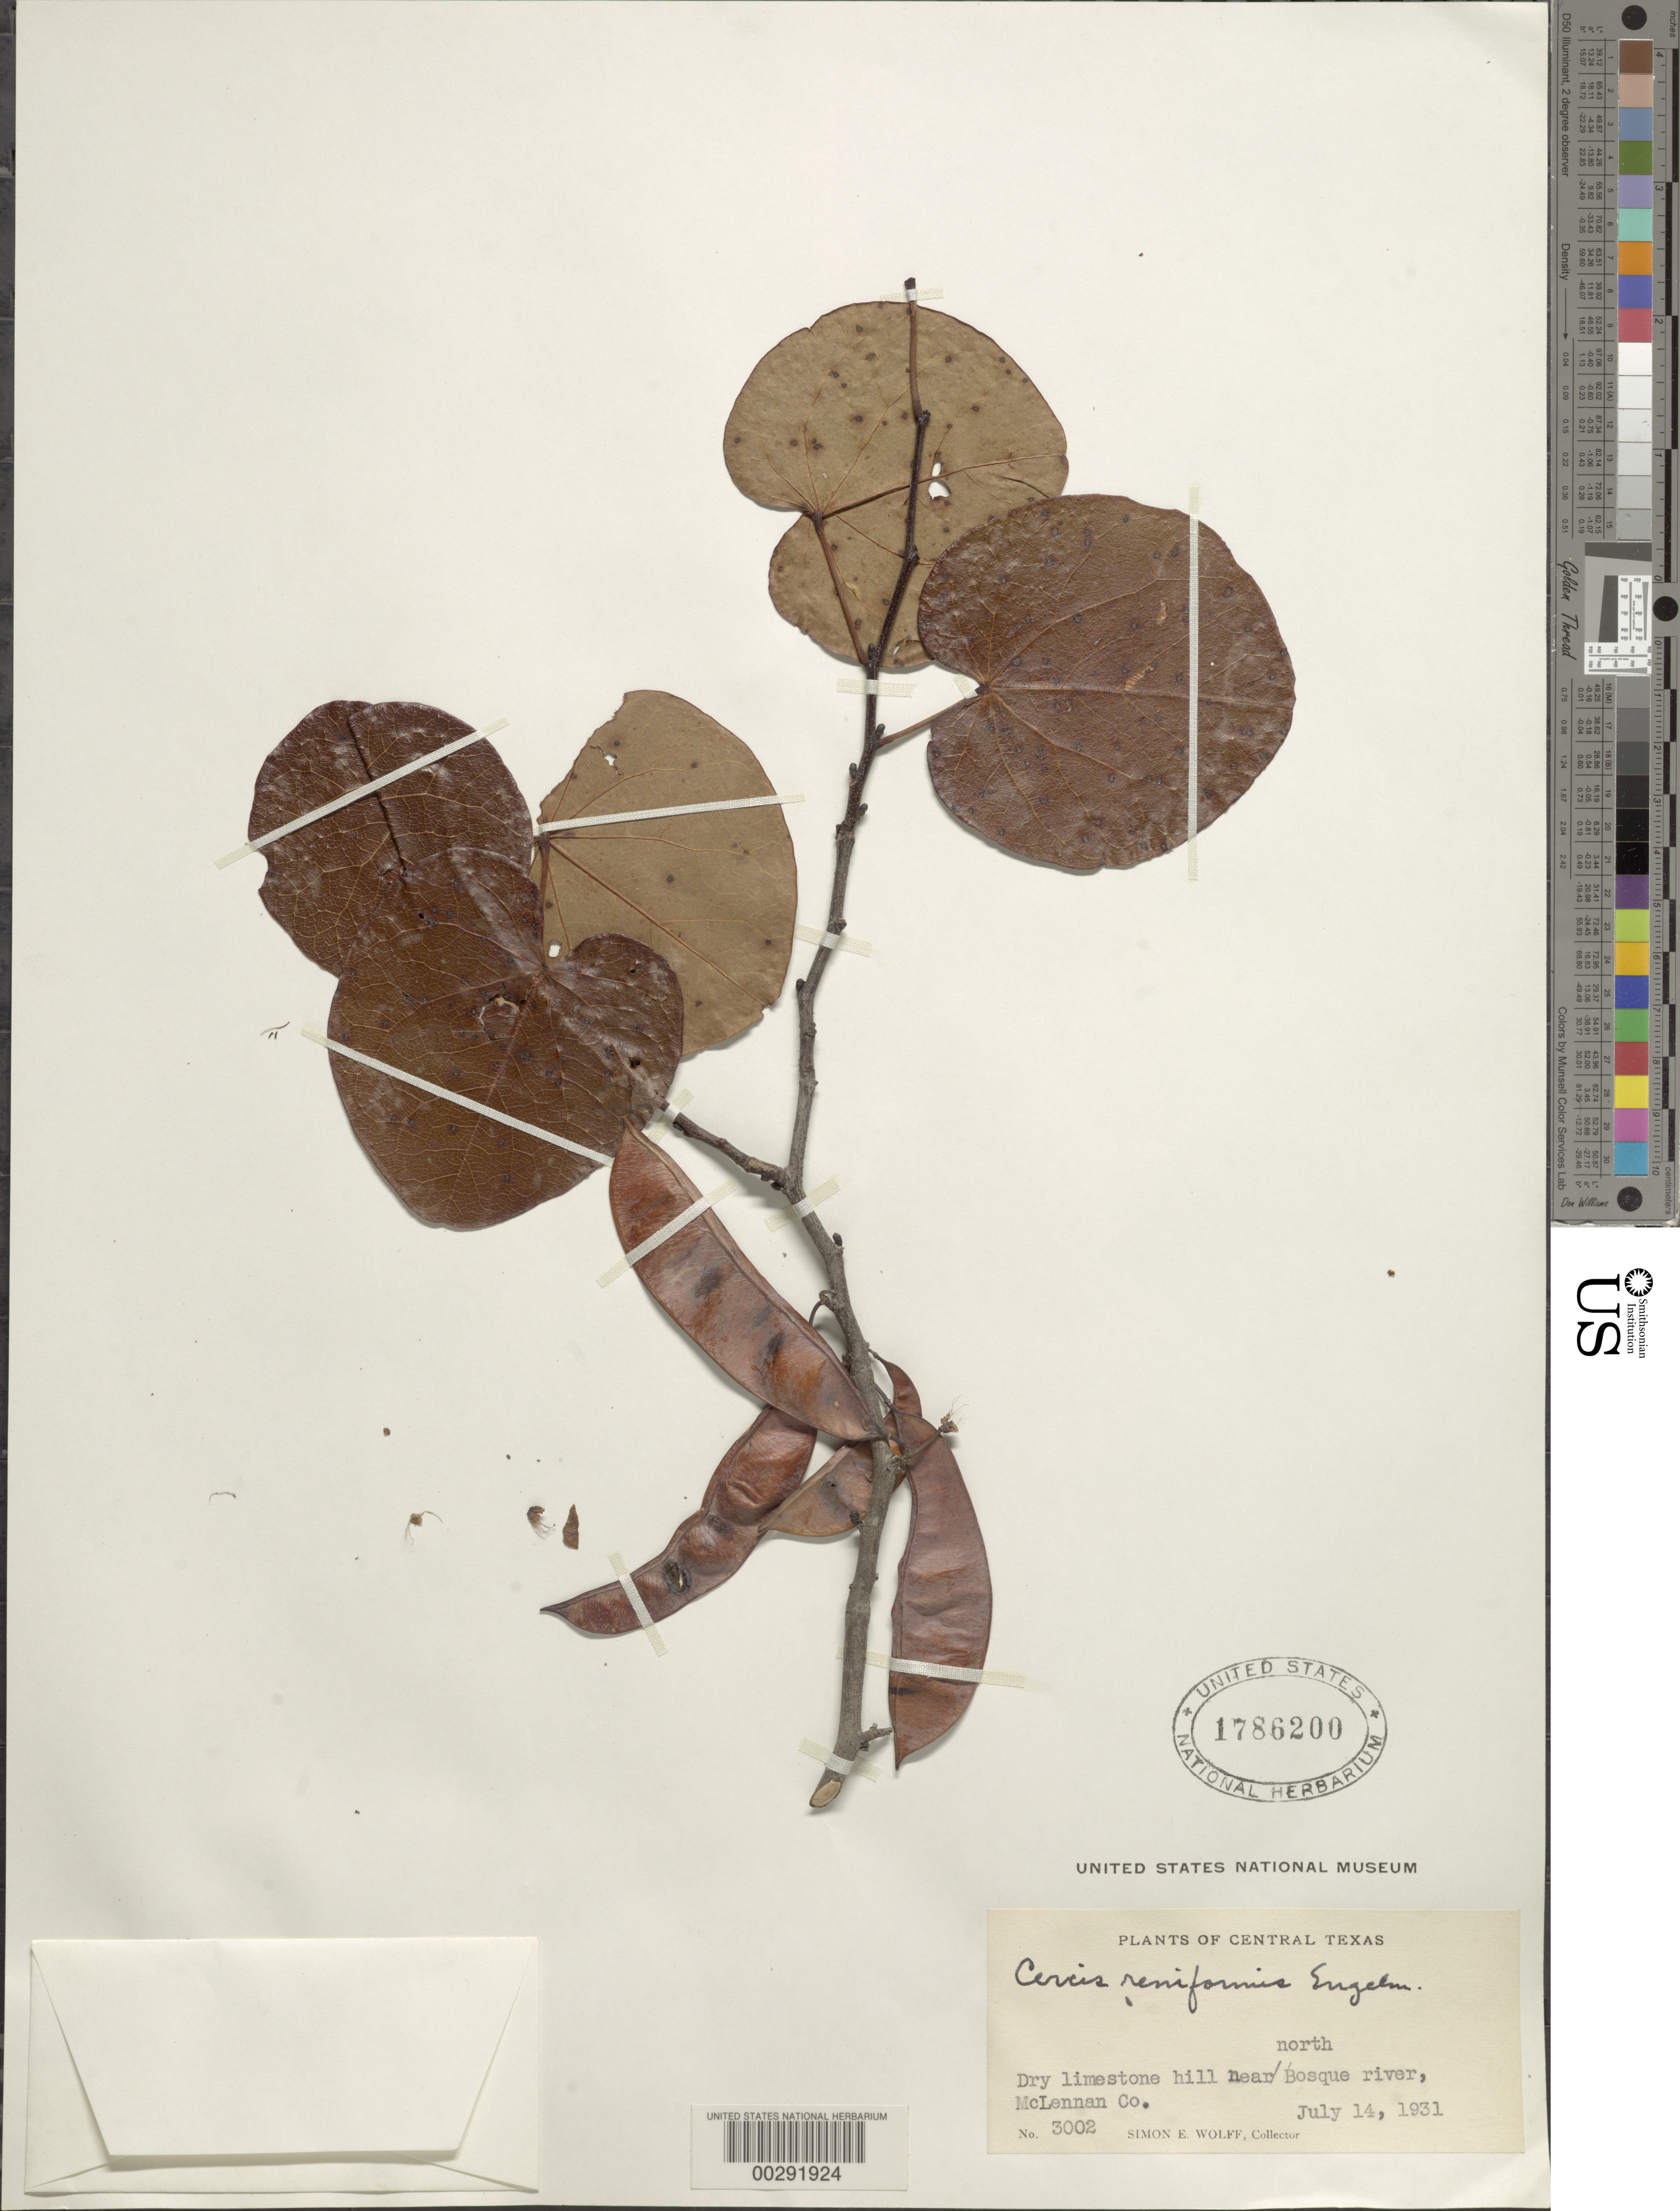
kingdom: Plantae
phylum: Tracheophyta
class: Magnoliopsida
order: Fabales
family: Fabaceae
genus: Cercis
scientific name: Cercis reniformis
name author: A. Gray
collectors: S. E. Wolff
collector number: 3002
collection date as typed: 14 Jul 1931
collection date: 1931-07-14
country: United States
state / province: Texas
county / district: Mclennan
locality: Hill near n bosque river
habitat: Dry limestone hill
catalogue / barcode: US 1786200